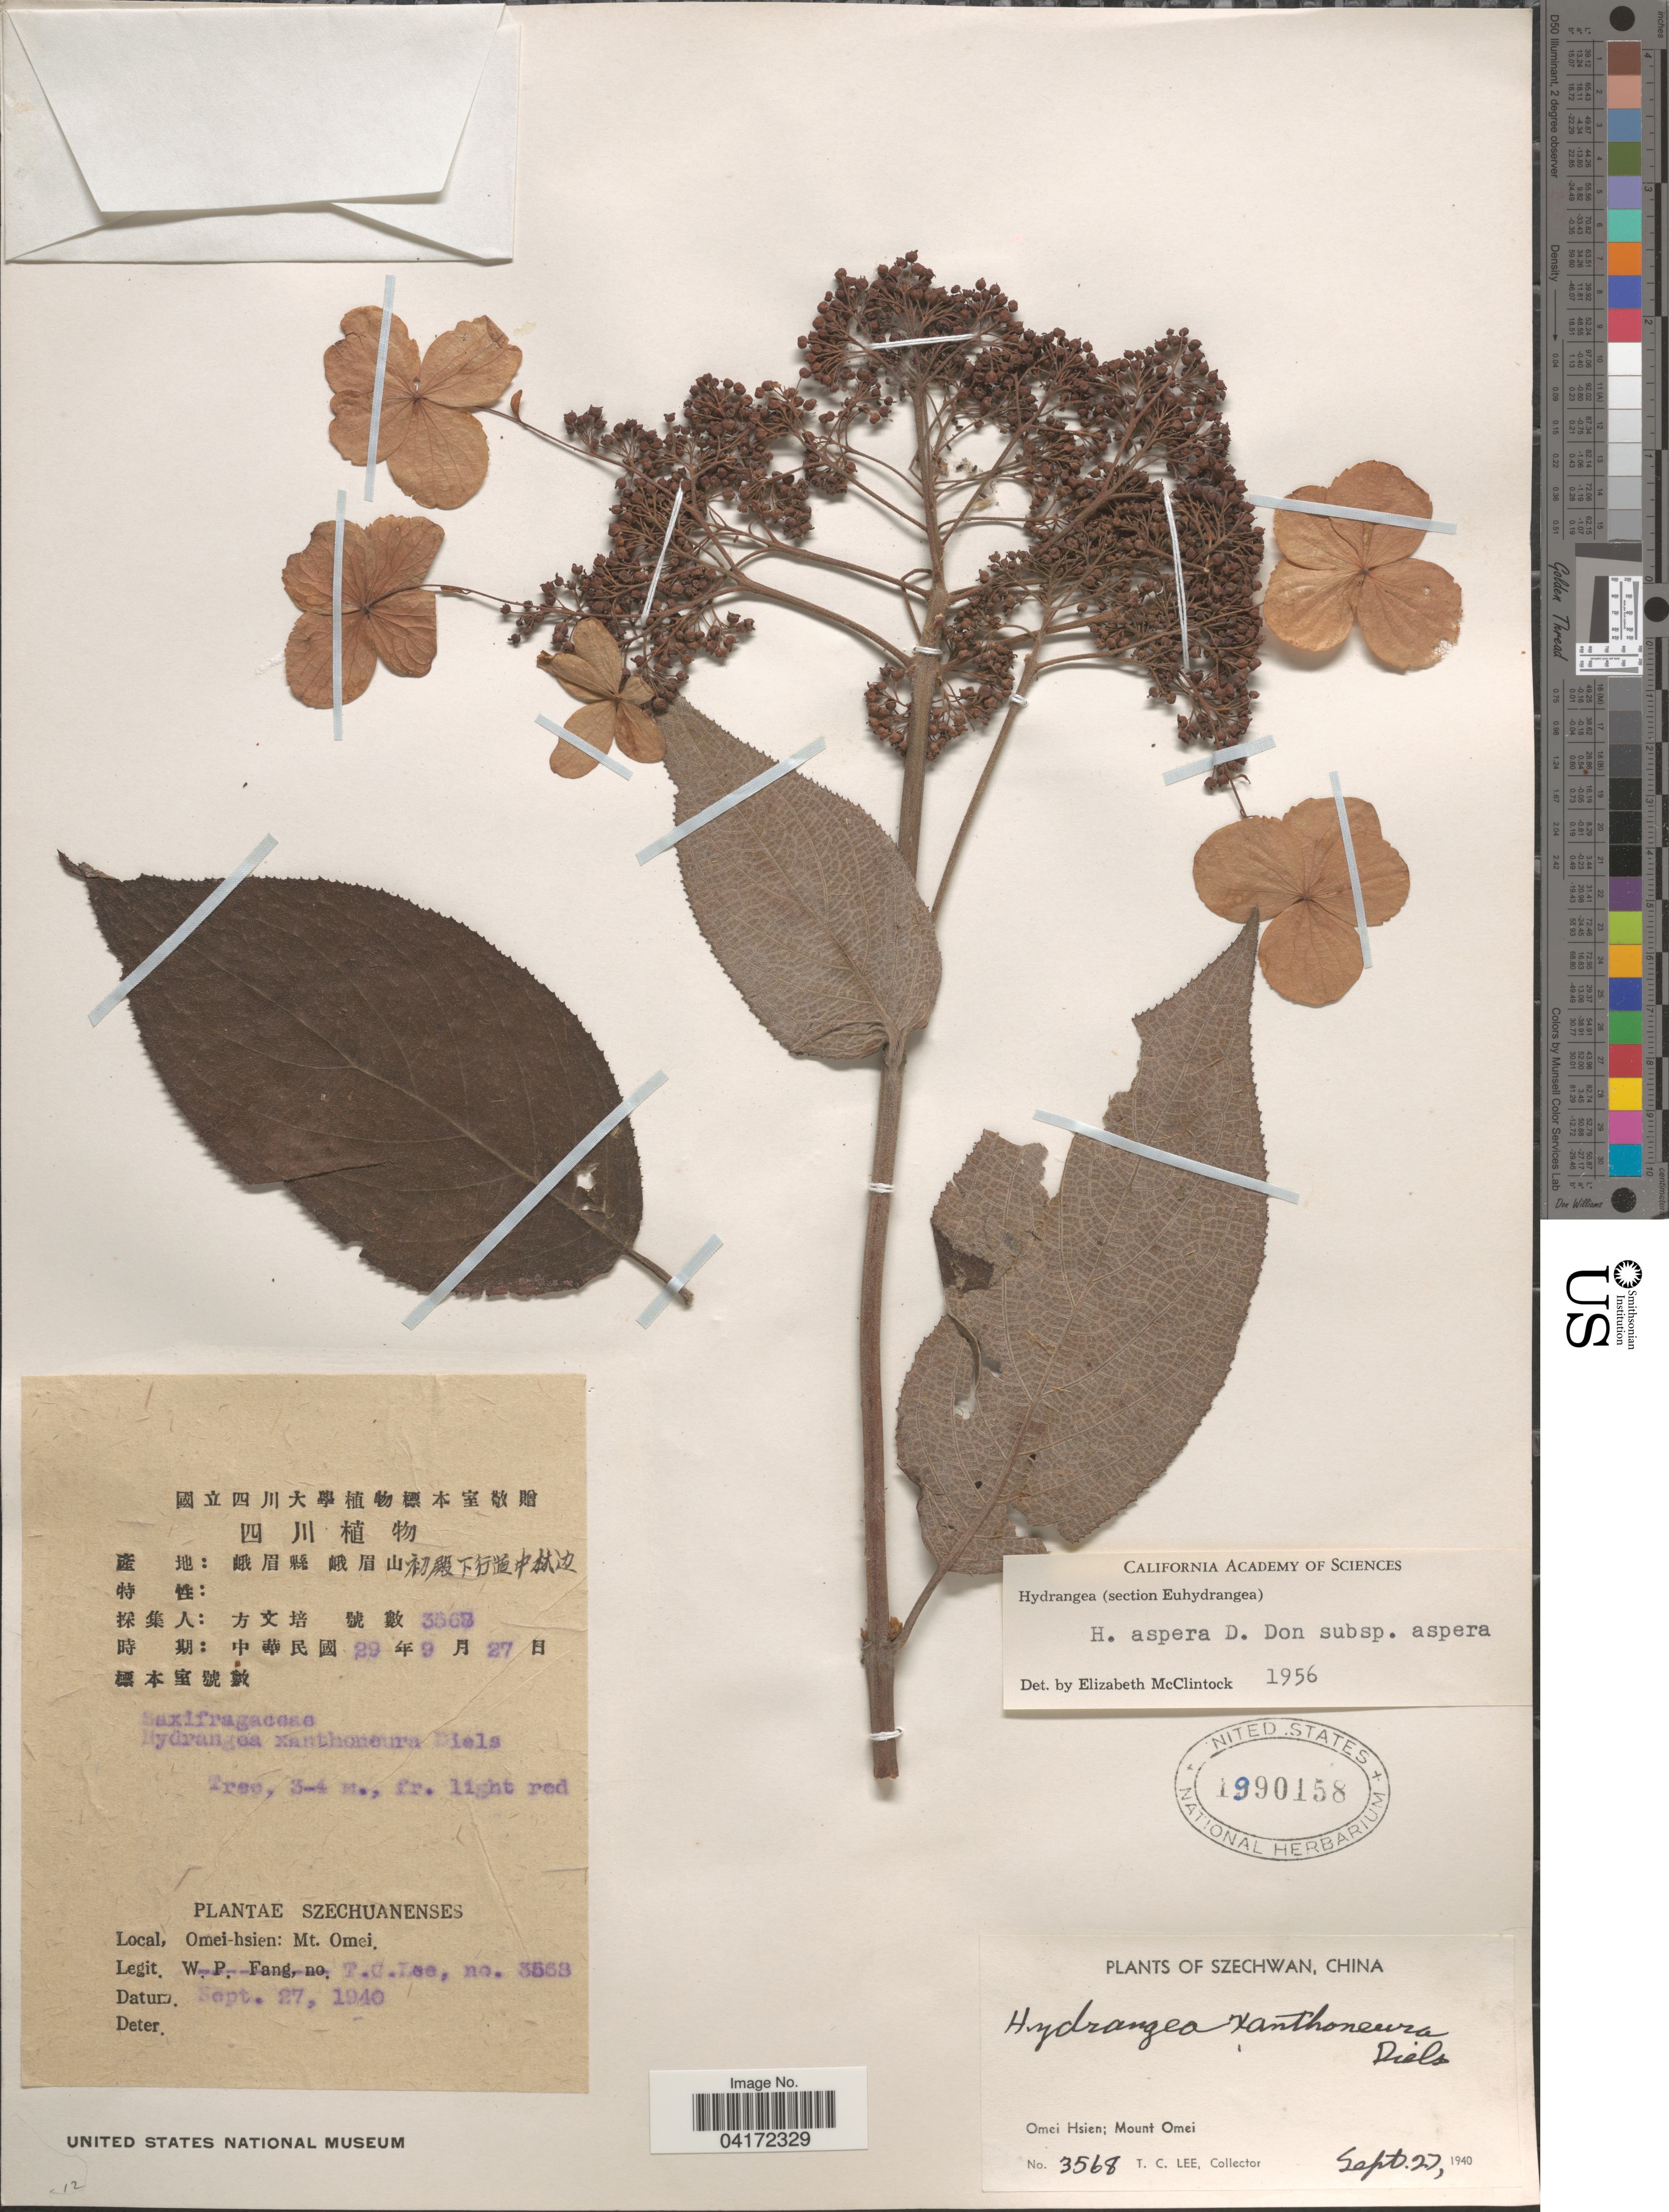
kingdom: Plantae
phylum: Tracheophyta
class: Magnoliopsida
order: Cornales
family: Hydrangeaceae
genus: Hydrangea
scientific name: Hydrangea aspera subsp. aspera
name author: Buch.-Ham. ex D. Don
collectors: T. Lee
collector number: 3568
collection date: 1940-09-27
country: China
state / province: Sichuan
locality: Szechwan. Omei Hsien; Mount Omei.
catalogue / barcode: US 1990158